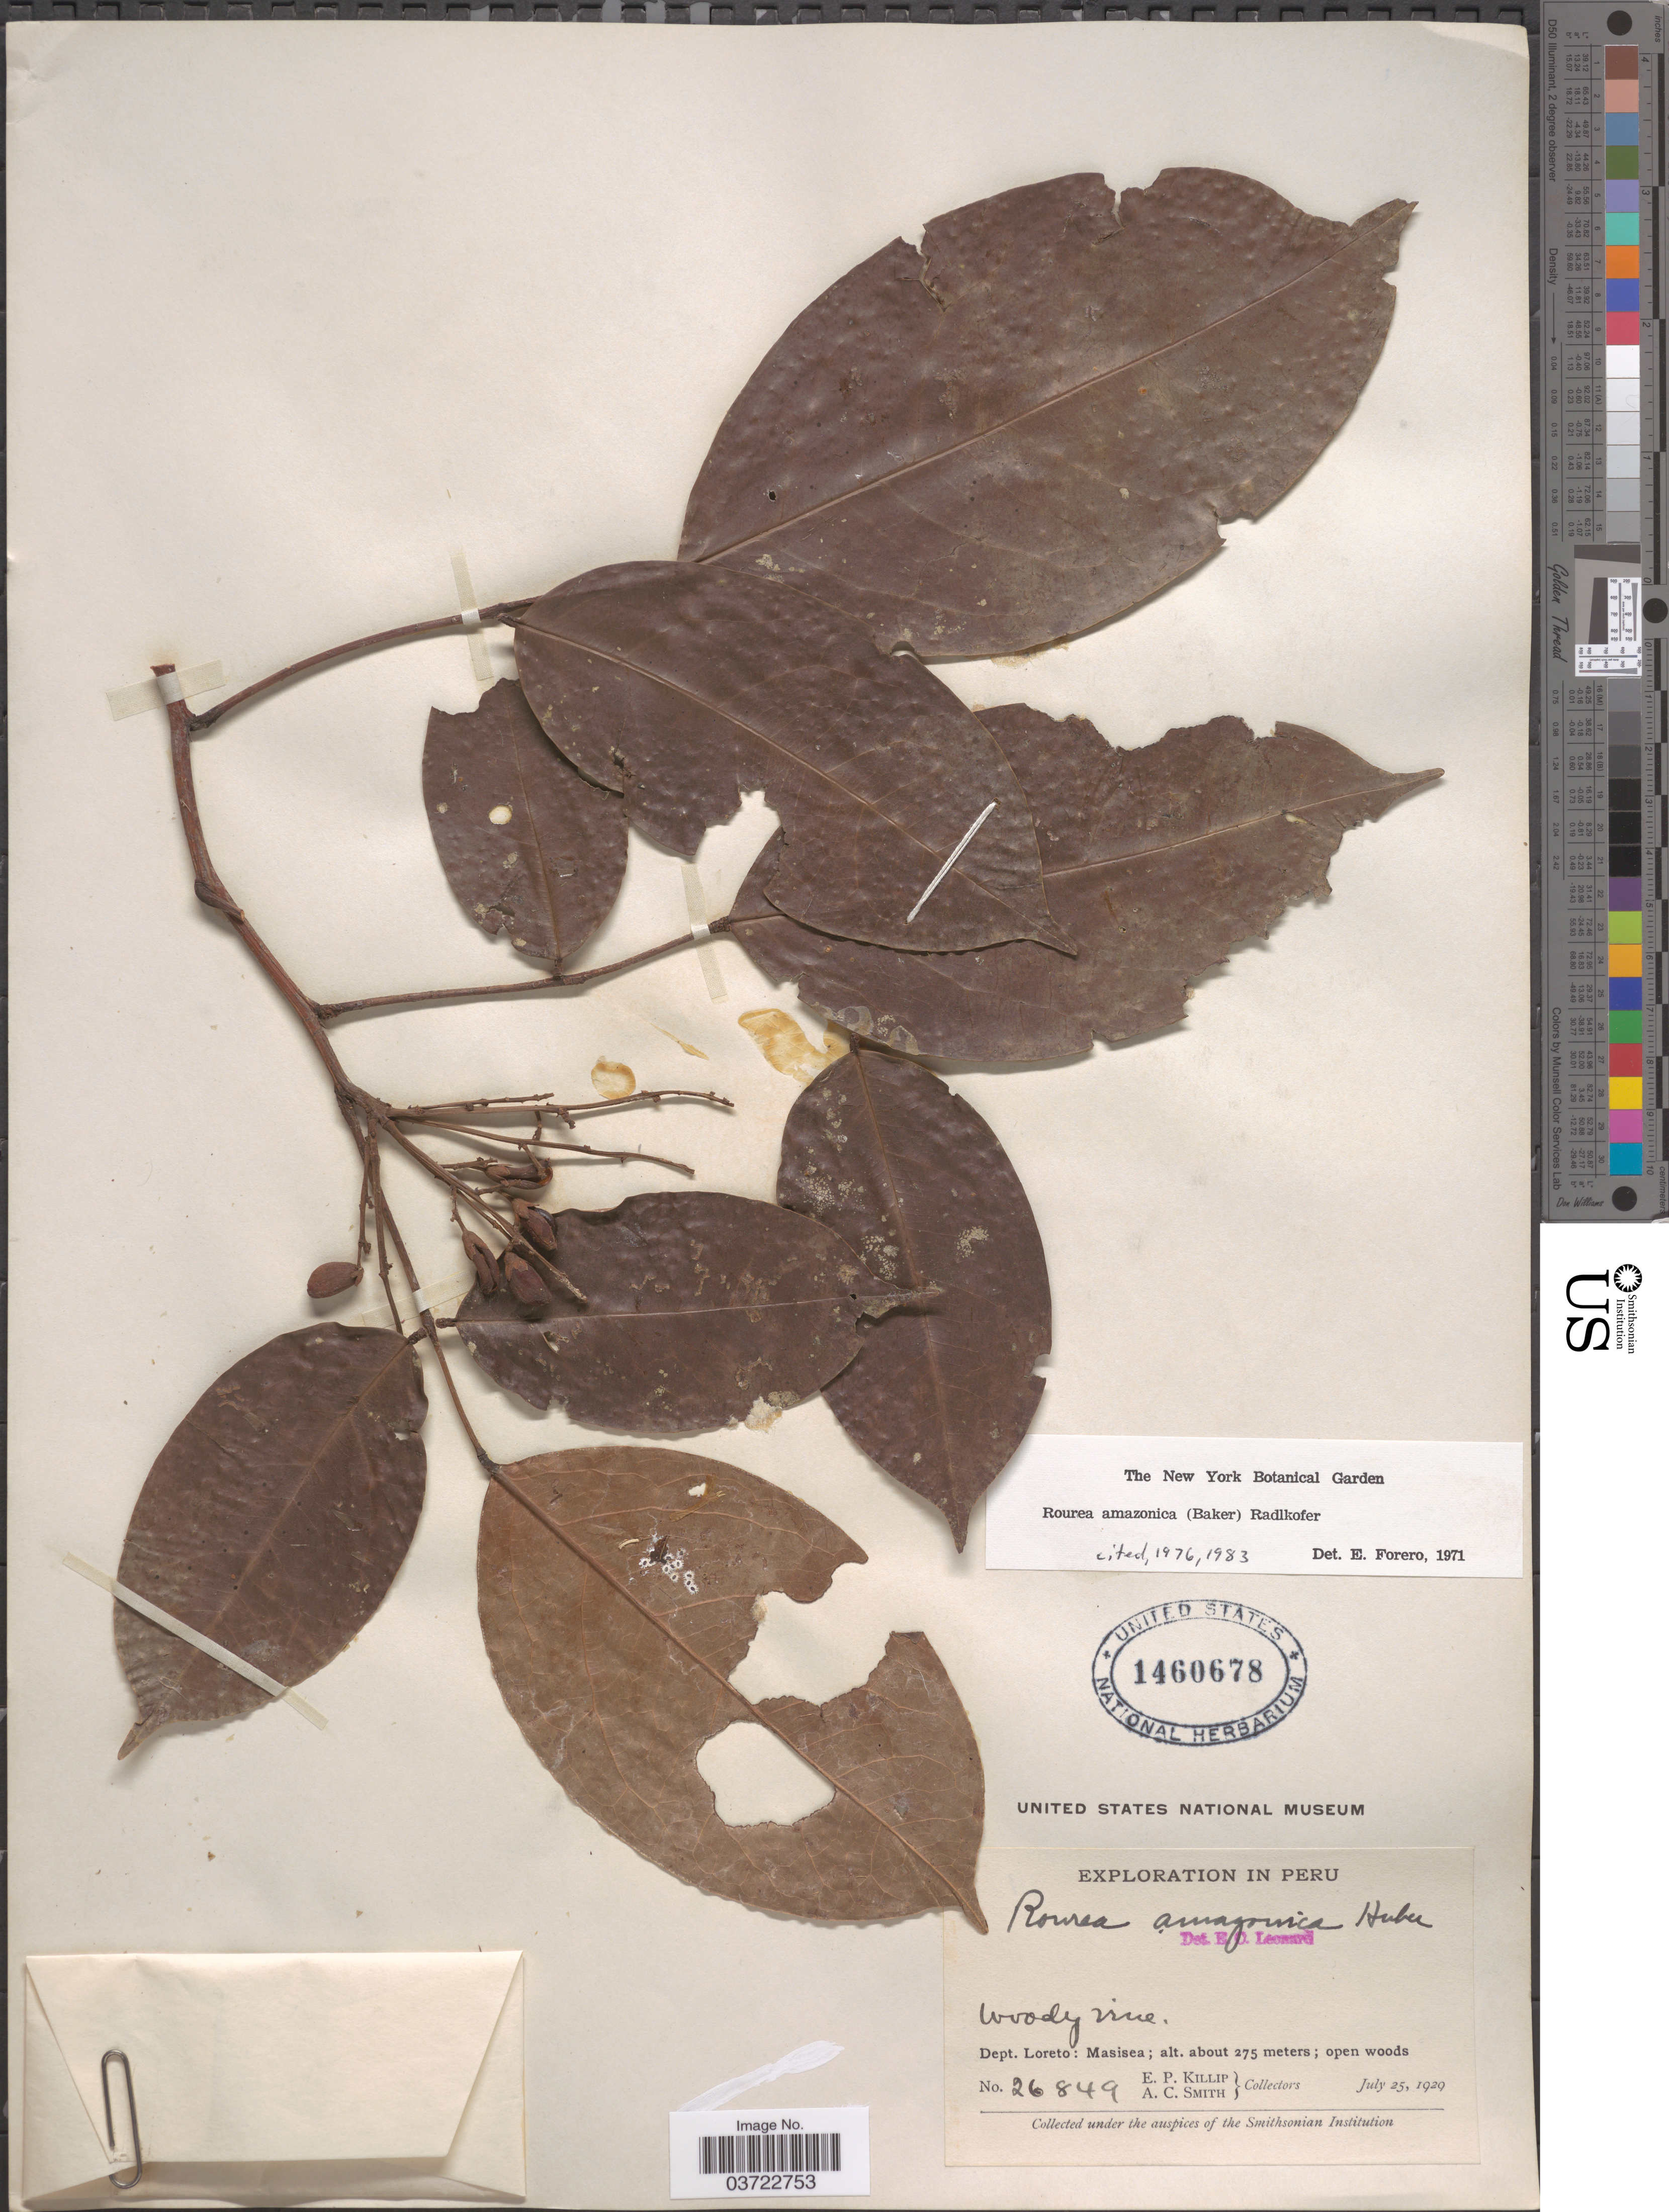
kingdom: Plantae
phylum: Tracheophyta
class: Magnoliopsida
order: Oxalidales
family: Connaraceae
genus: Rourea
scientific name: Rourea amazonica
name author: (Baker) Radlk.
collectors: E. P. Killip & A. C. Smith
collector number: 26849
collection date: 1929-07-25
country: Peru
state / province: Loreto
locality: Dept. Loreto: Masisea.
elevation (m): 275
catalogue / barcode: US 1460678